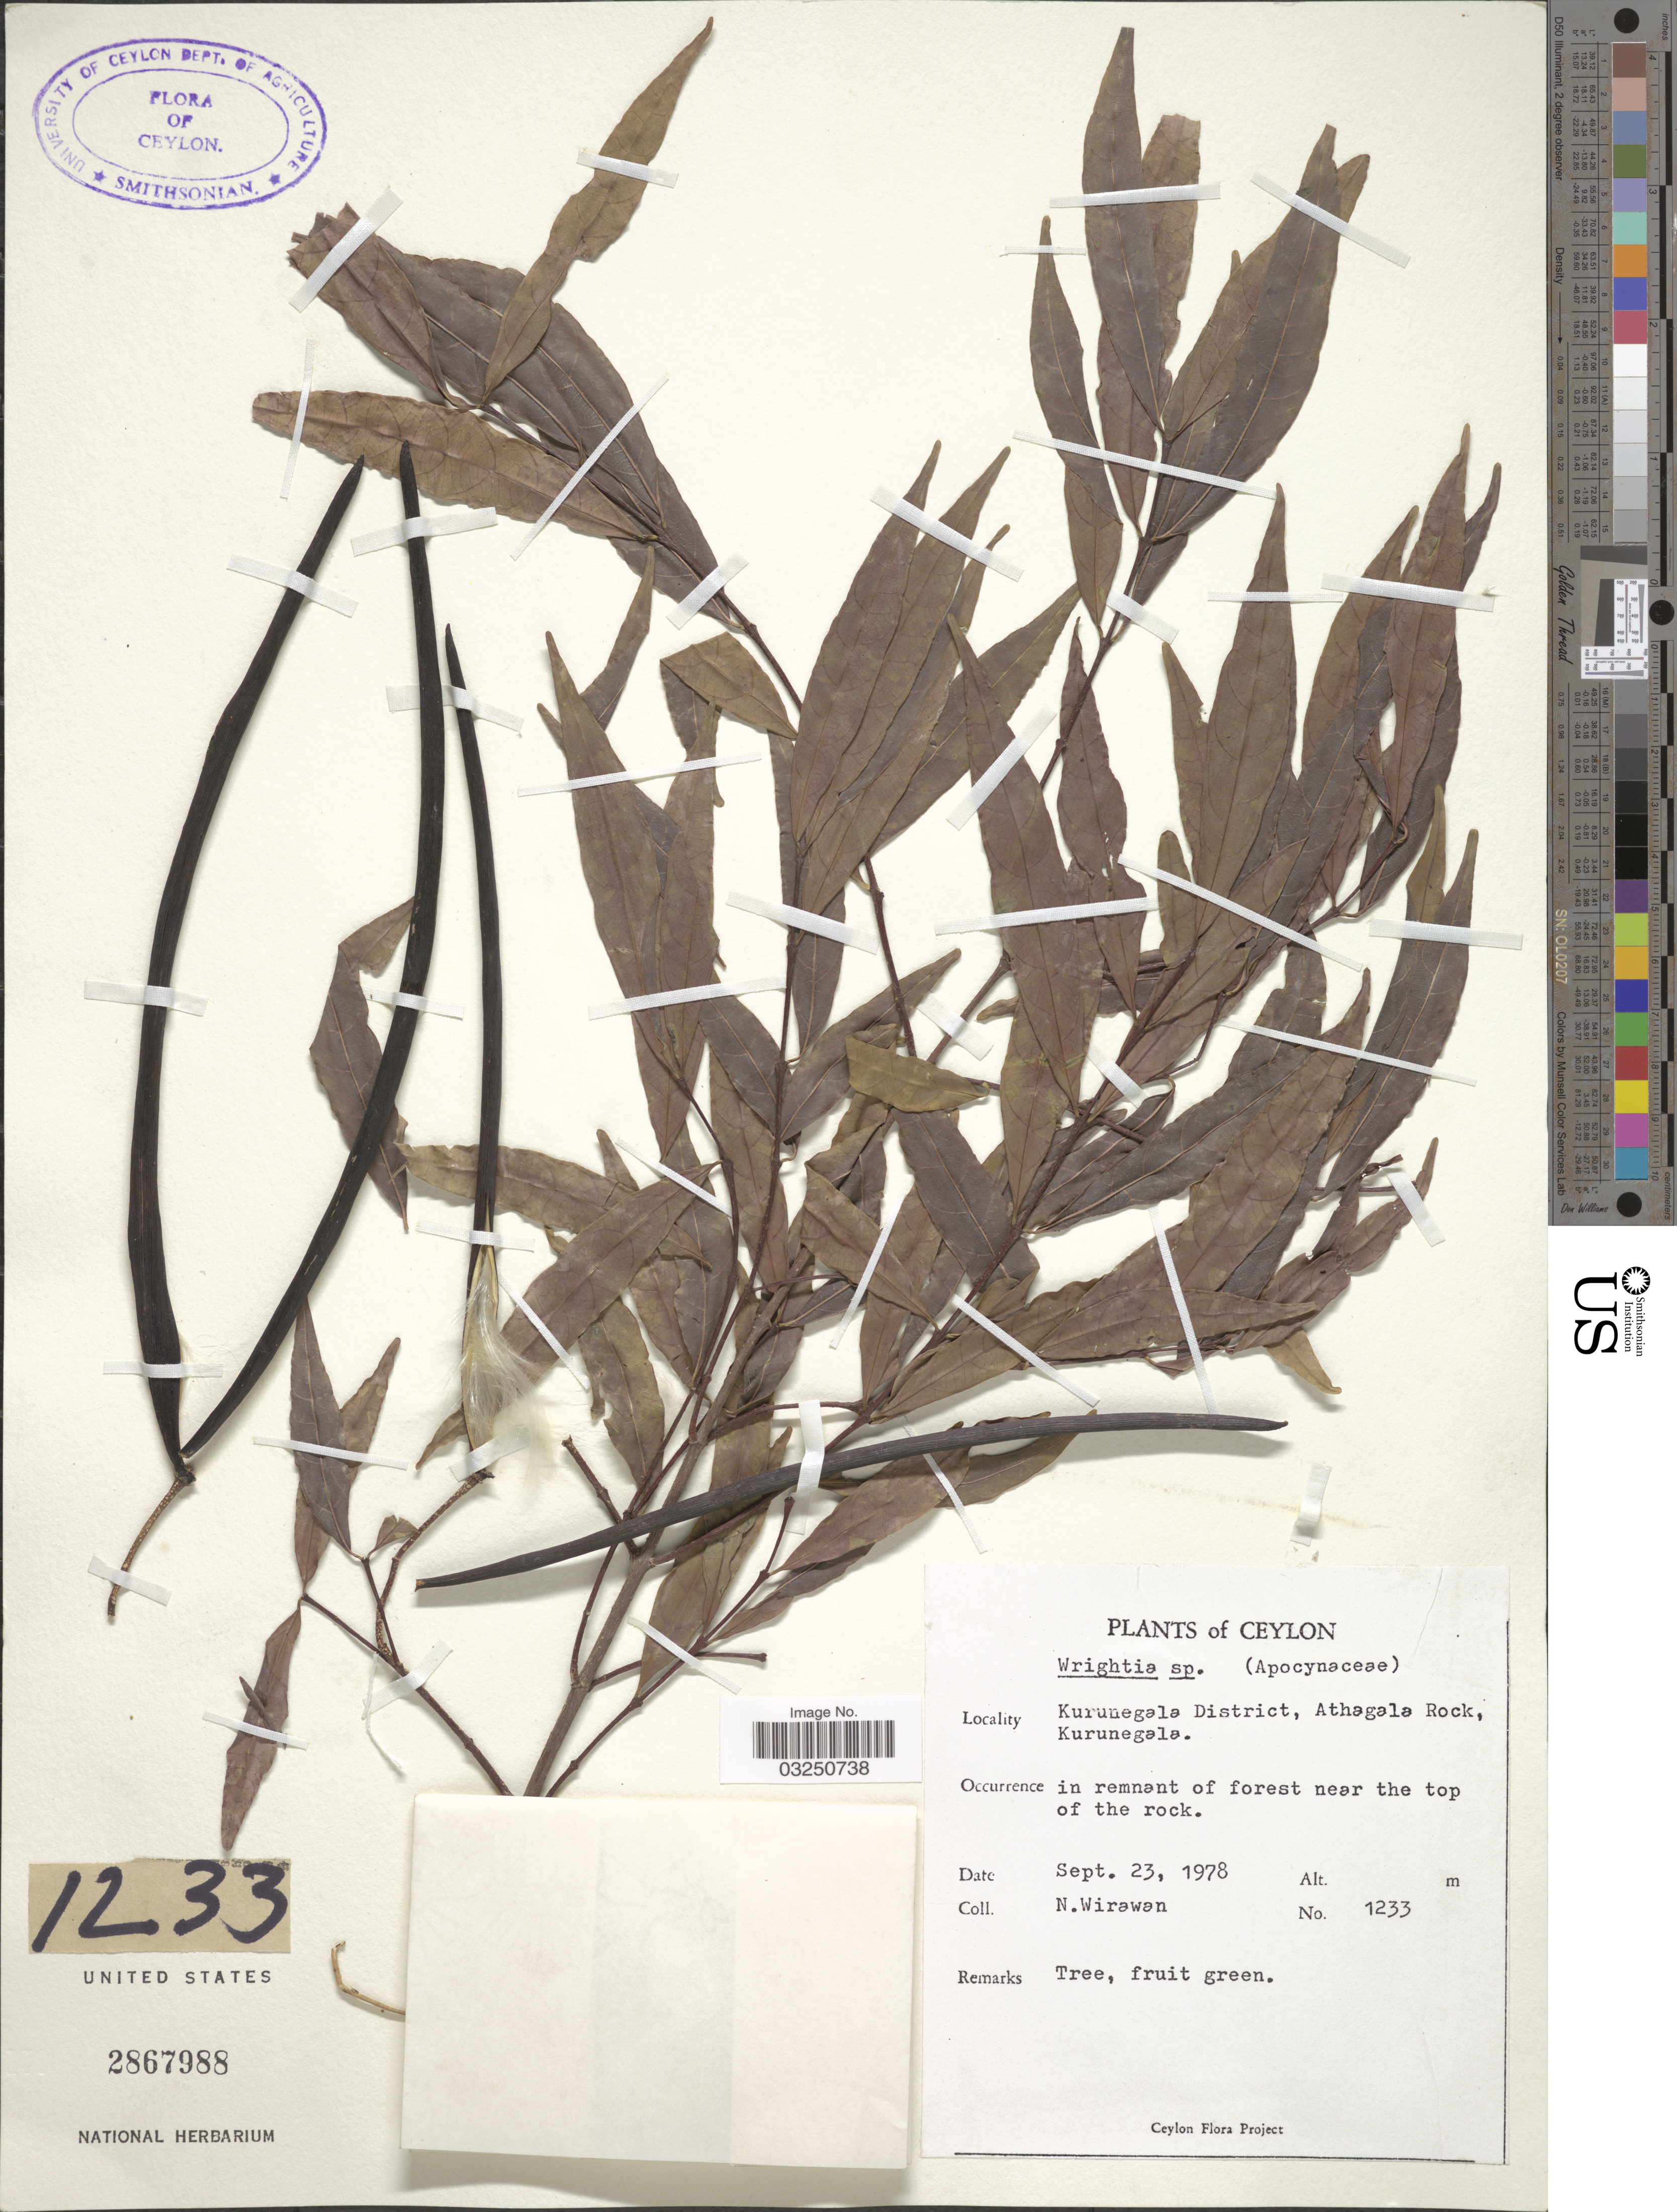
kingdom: Plantae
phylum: Tracheophyta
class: Magnoliopsida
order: Gentianales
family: Apocynaceae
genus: Wrightia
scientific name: Wrightia sp.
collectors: N. Wirawan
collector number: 1233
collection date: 1978-09-23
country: Sri Lanka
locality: Ceylon. Kurunegala District, Athagala Rock, Kurunegala.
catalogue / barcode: US 2867988